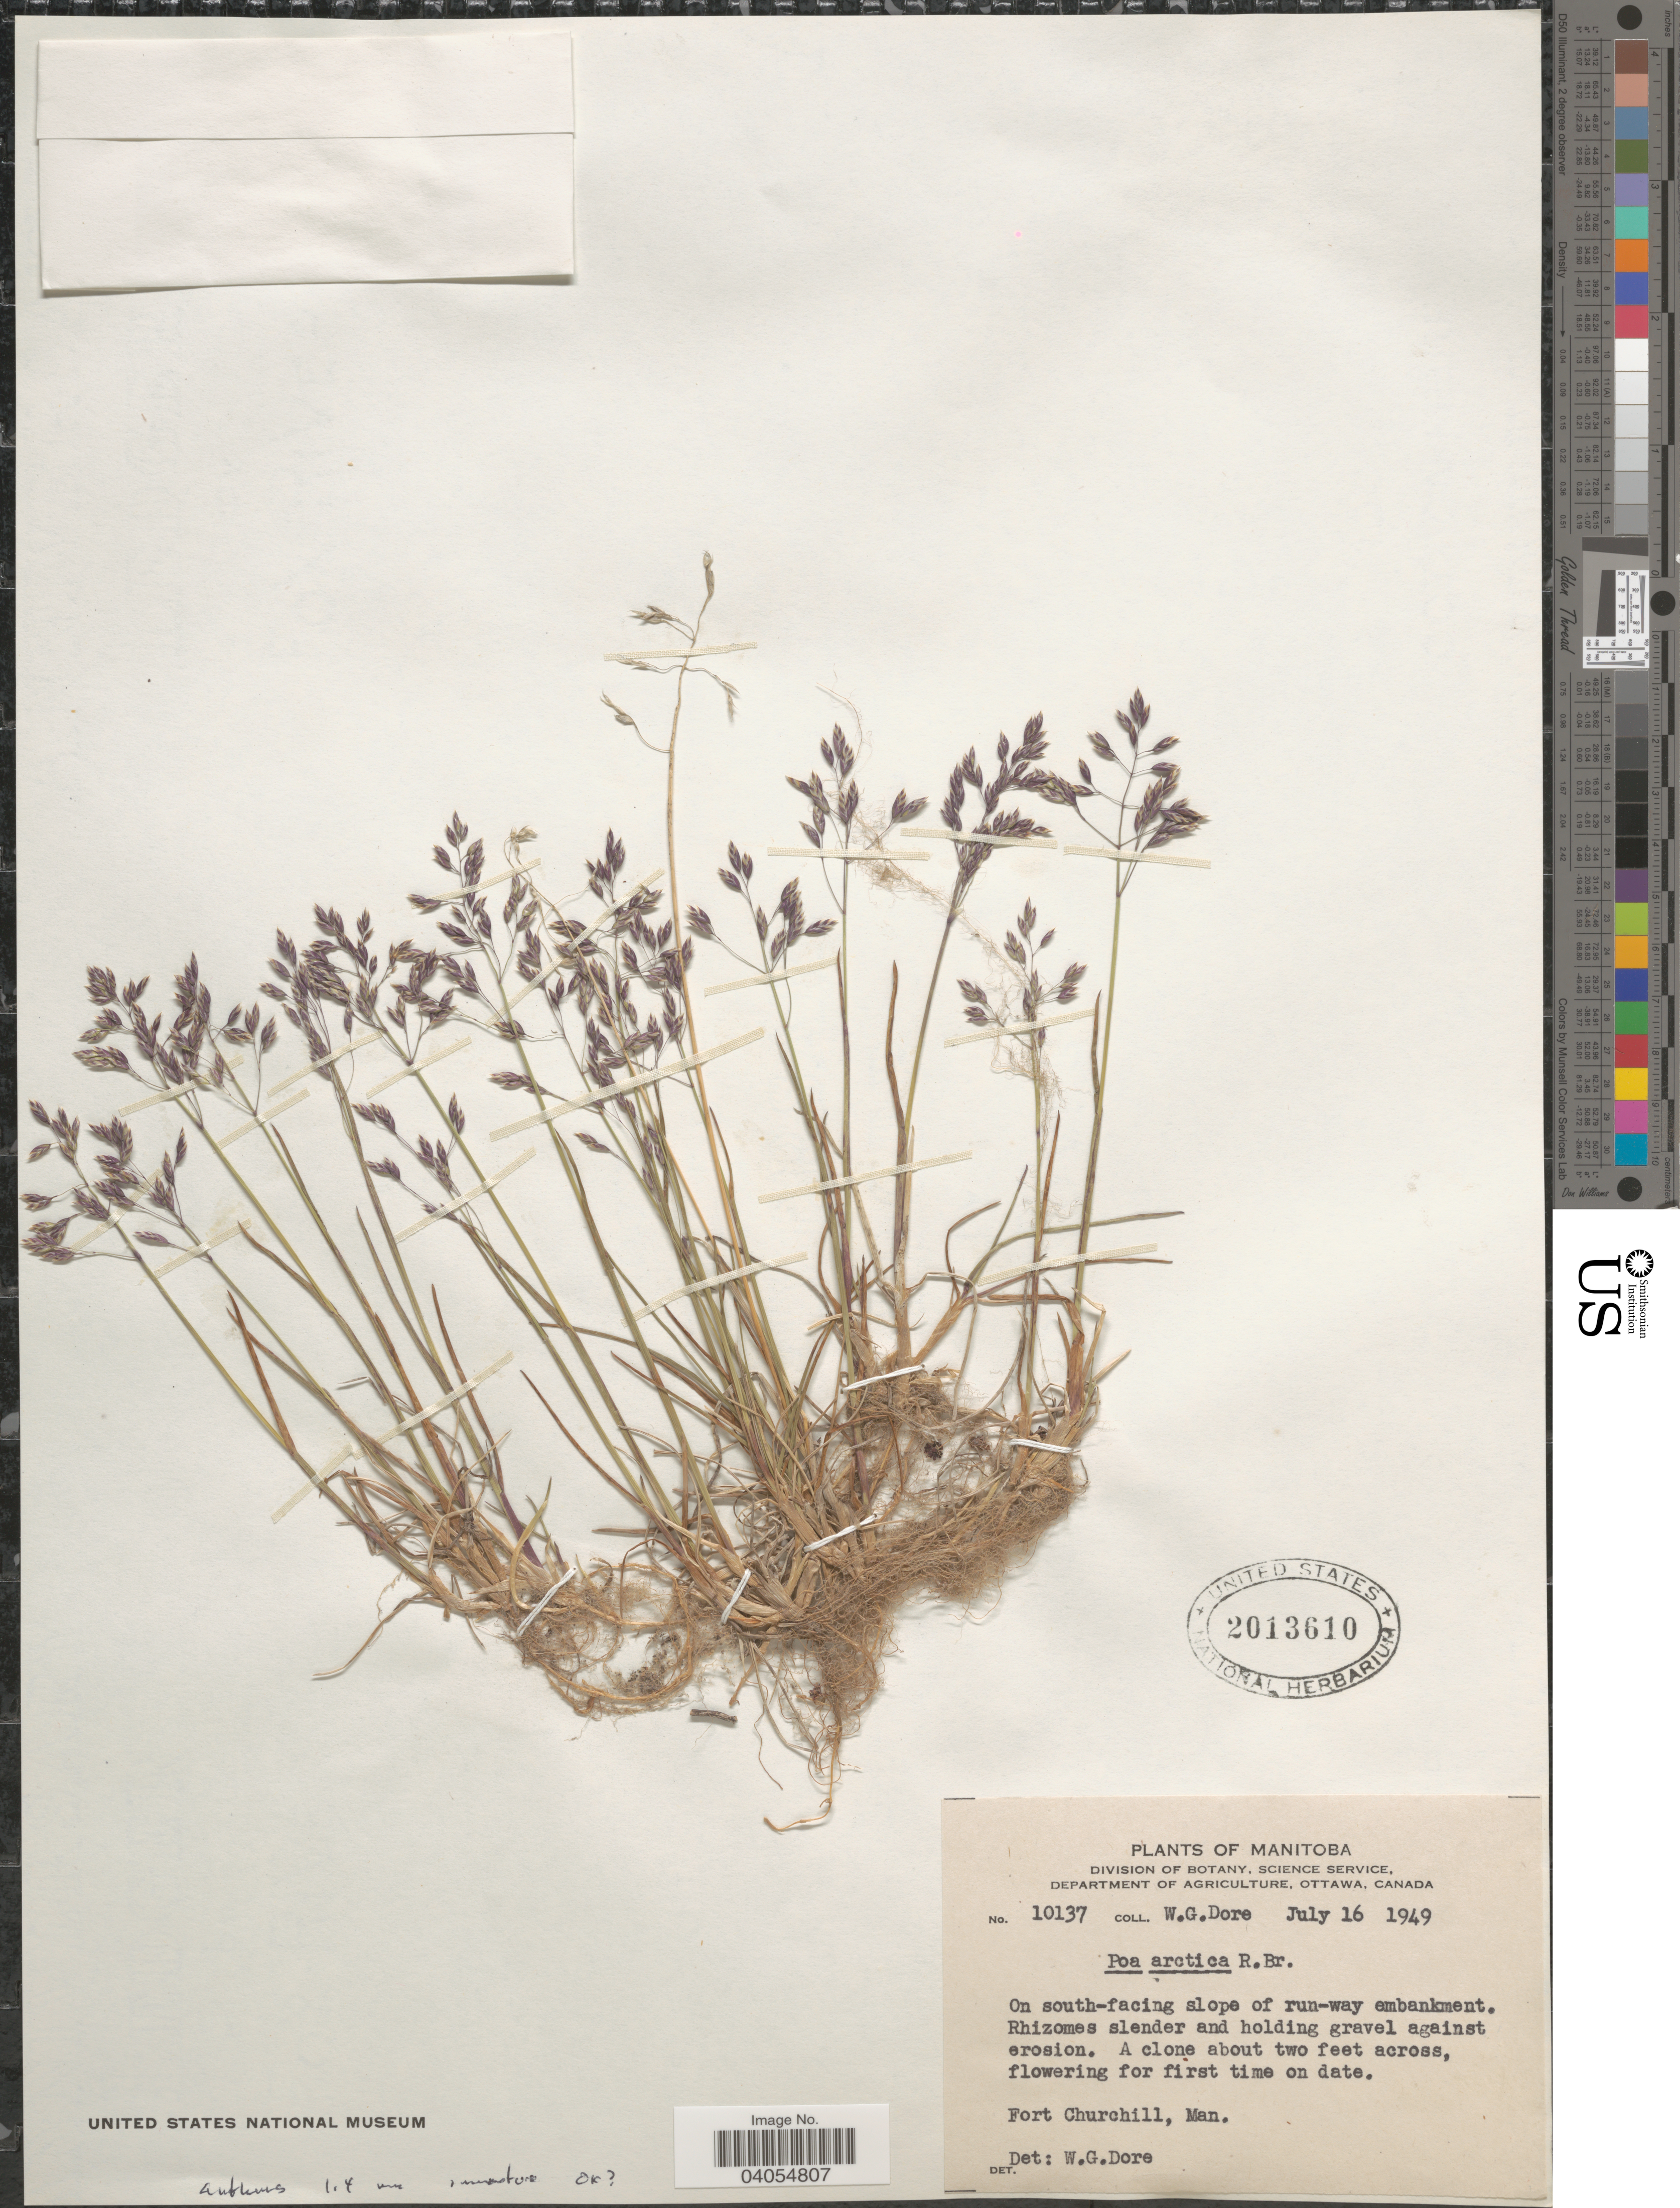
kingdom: Plantae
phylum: Tracheophyta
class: Liliopsida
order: Poales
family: Poaceae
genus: Poa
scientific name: Poa arctica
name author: R. Br.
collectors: W. Dore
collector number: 10137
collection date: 1949-07-16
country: Canada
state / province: Manitoba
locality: On south-facing slope of run-way embankment. Fort Churchill.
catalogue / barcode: US 2013610